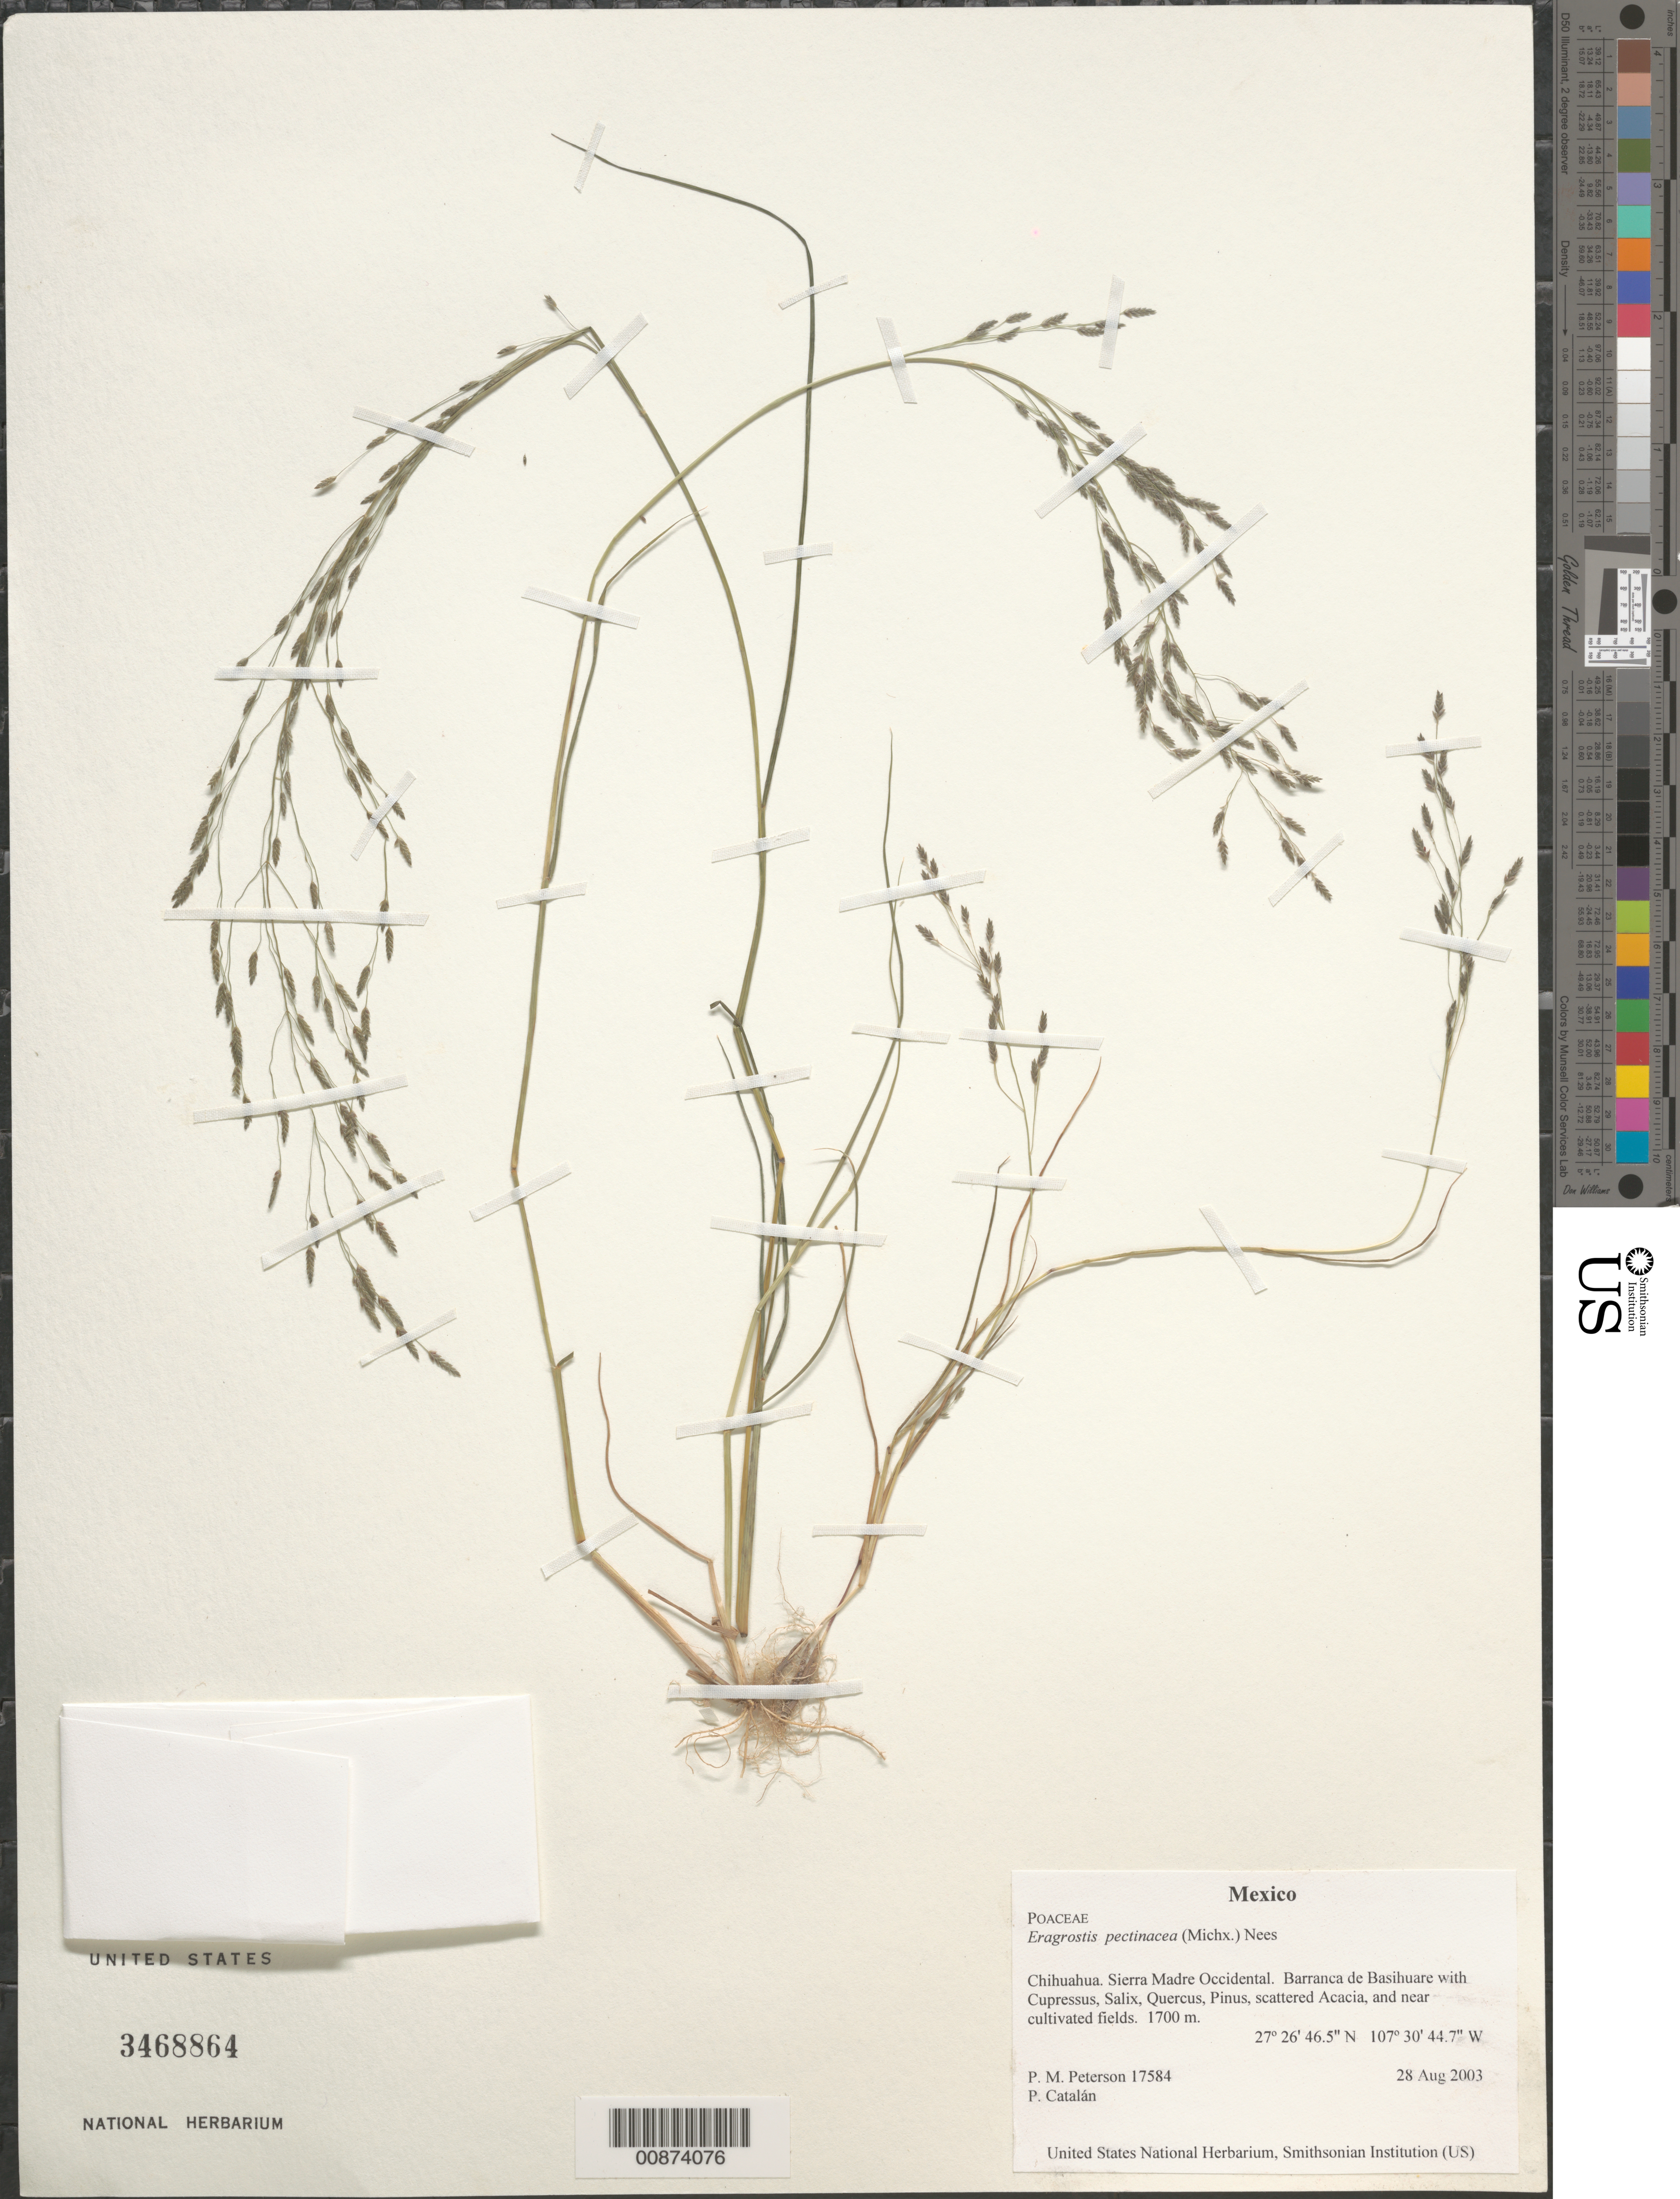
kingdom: Plantae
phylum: Tracheophyta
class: Liliopsida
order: Poales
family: Poaceae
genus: Eragrostis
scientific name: Eragrostis pectinacea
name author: (Michx.) Nees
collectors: P. M. Peterson & P. Catalán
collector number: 17584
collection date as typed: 28 Aug 2003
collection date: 2003-08-28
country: Mexico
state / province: Chihuahua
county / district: Sierra Madre Occidental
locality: Barranca de Basihuare with Cupressus, Salix, Quercus, Pinus, scattered Acacia, and near cultivated fields.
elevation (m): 1700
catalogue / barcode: US 3468864